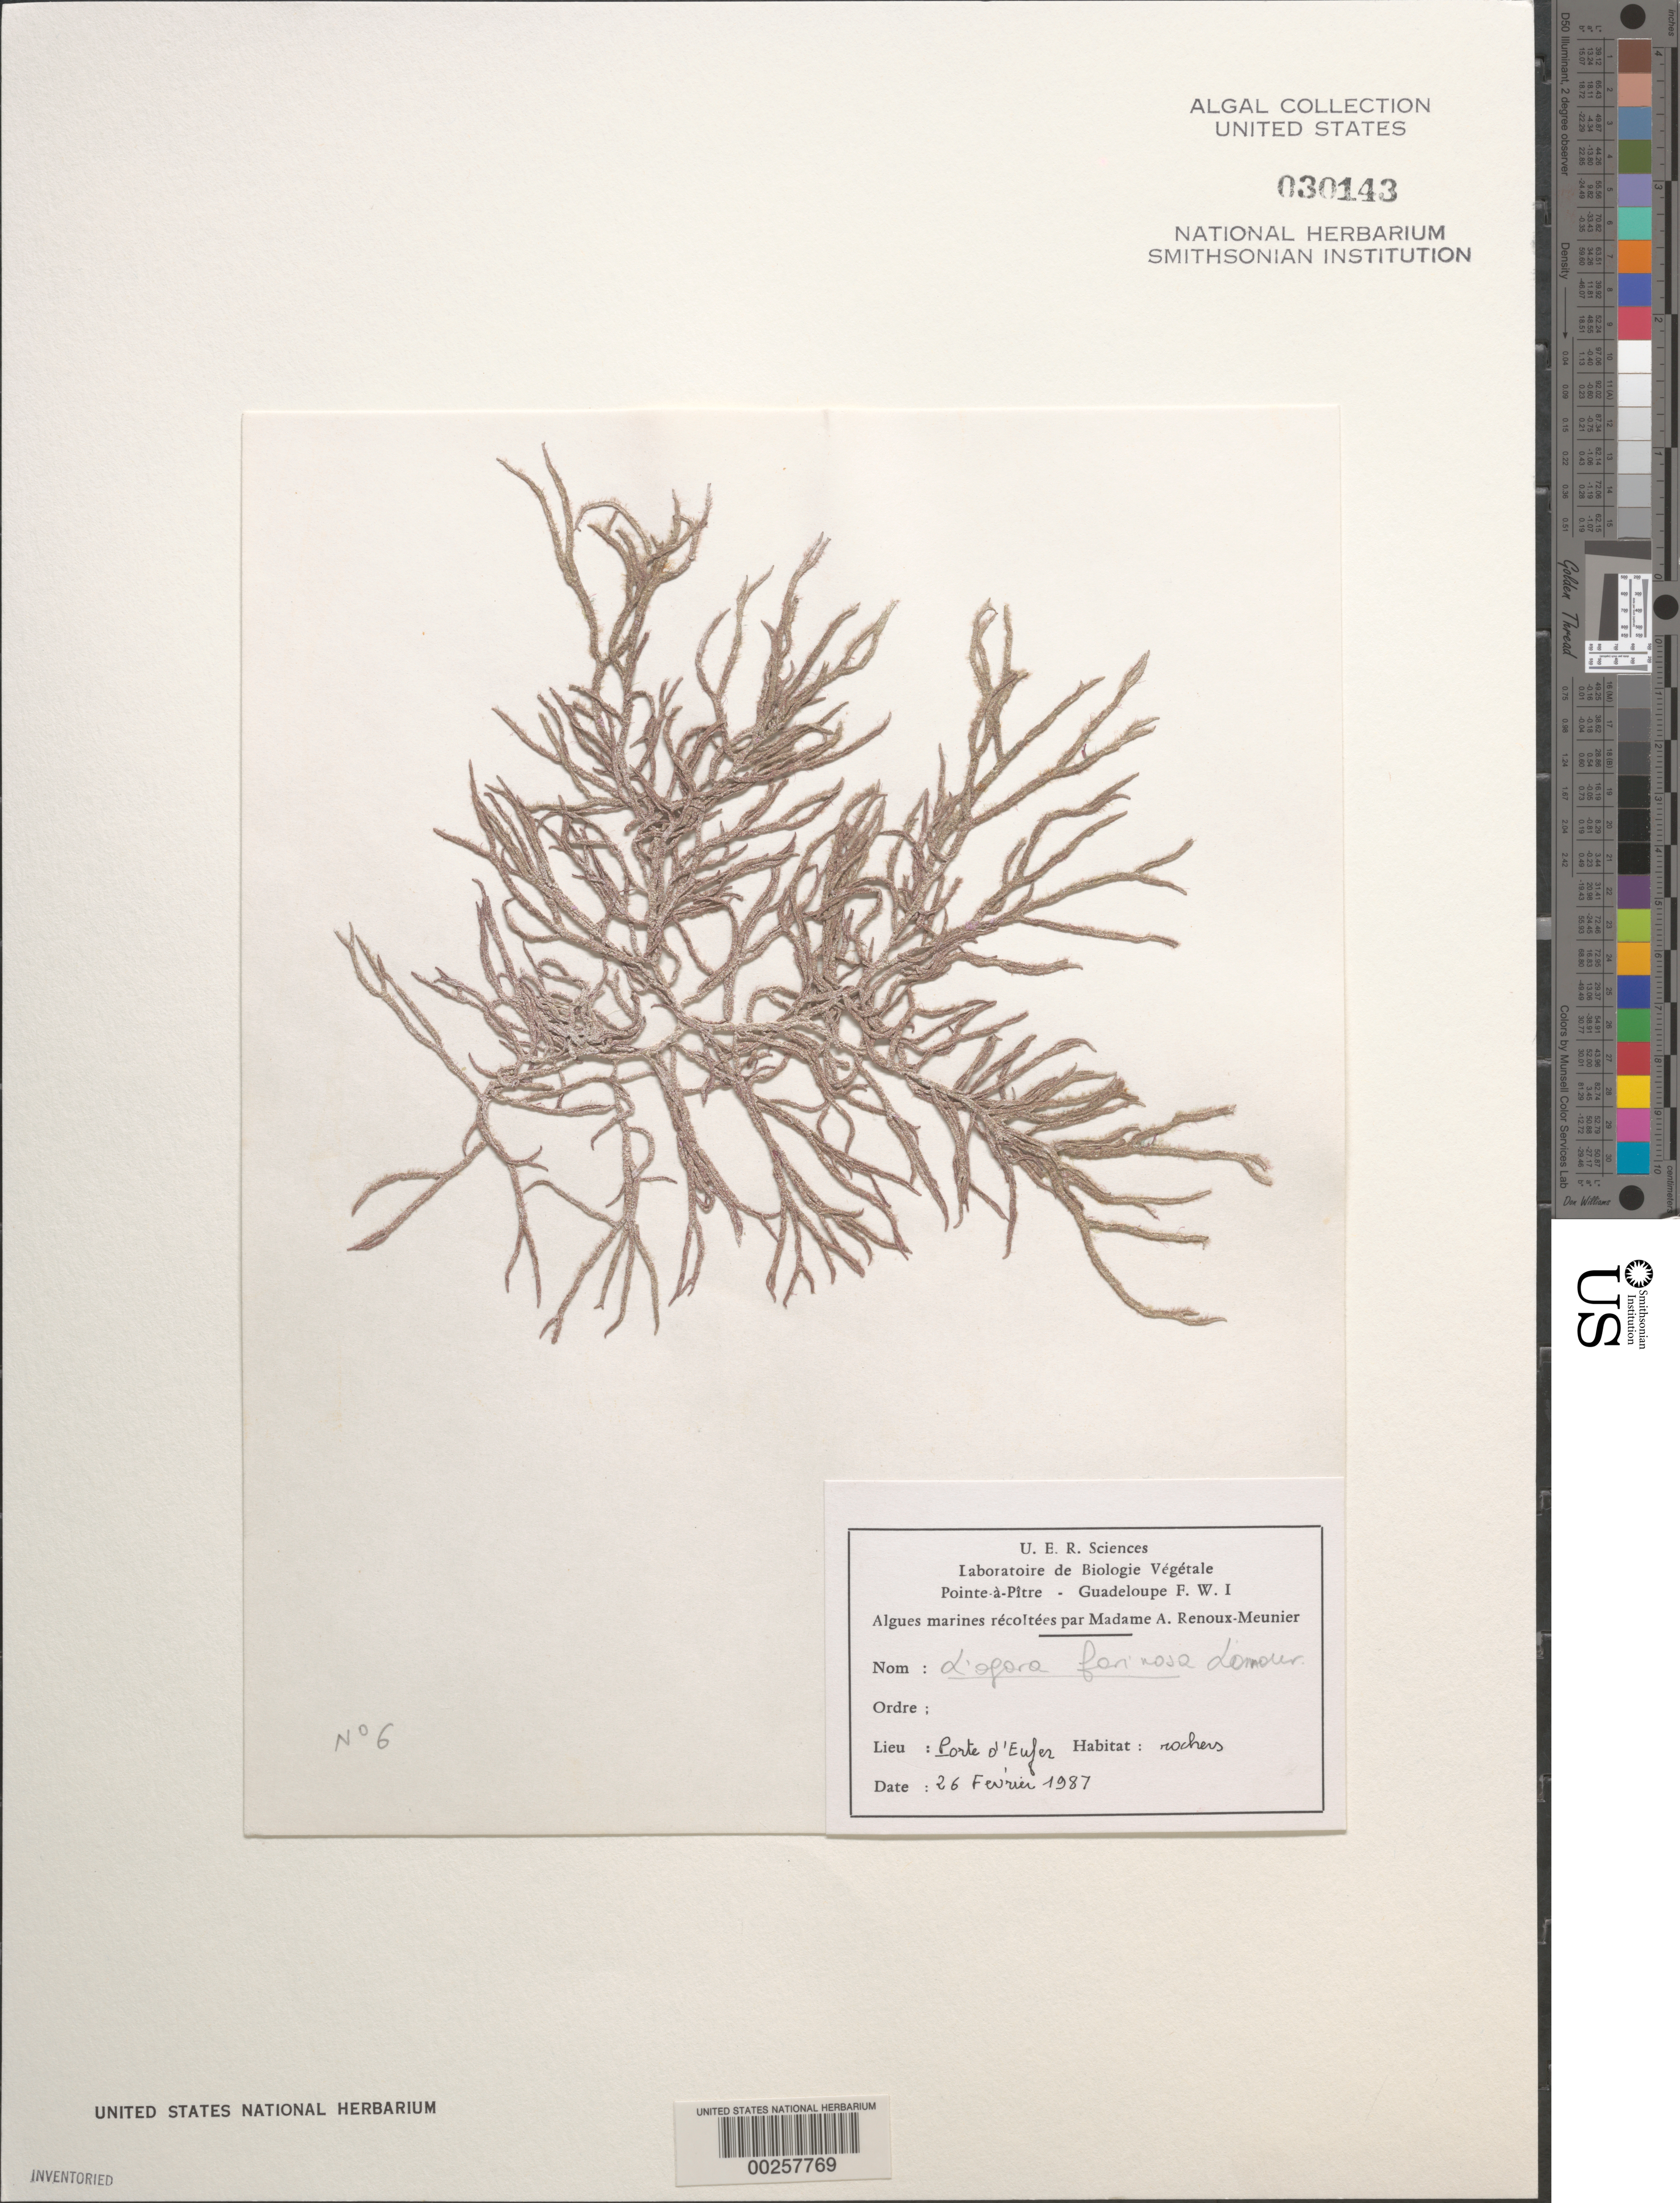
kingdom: Plantae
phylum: Rhodophyta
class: Florideophyceae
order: Nemaliales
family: Liagoraceae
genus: Liagora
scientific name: Liagora farinosa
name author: J.V.Lamouroux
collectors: A. Renoux-Meunier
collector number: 6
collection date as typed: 26 Feb 1987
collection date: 1987-02-26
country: Guadeloupe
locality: Porte d'Eufer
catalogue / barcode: US 30143